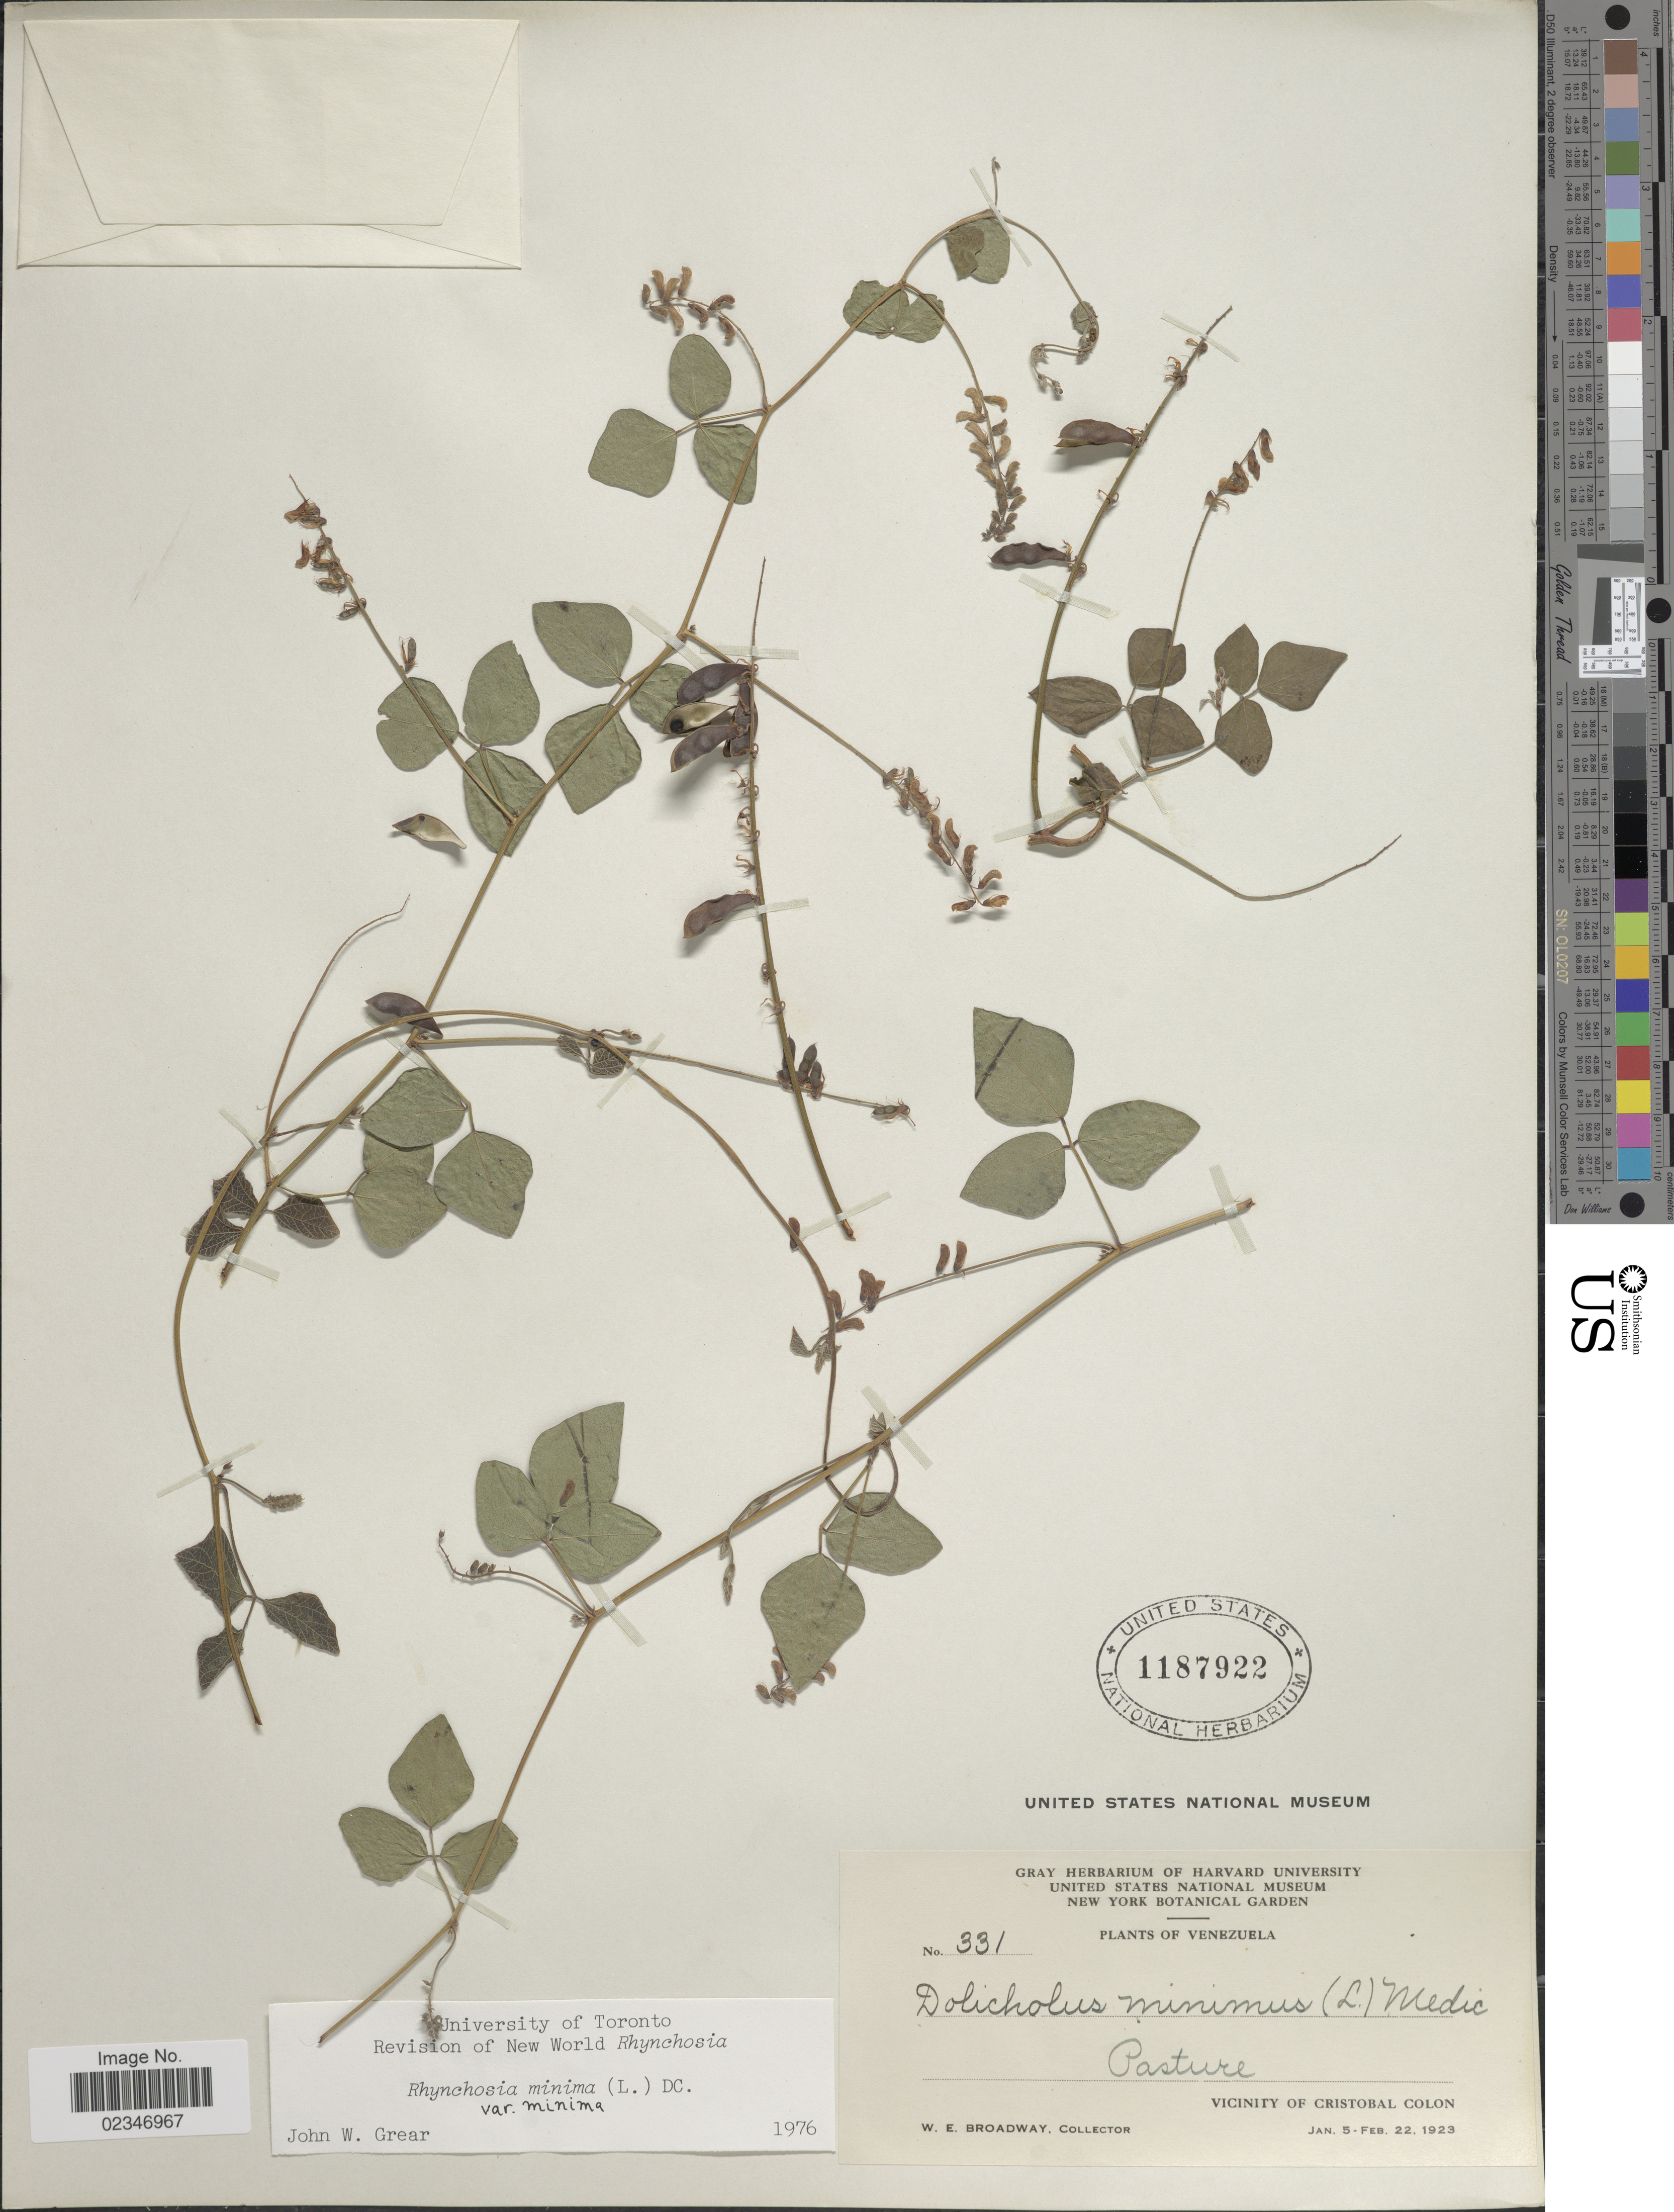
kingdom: Plantae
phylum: Tracheophyta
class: Magnoliopsida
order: Fabales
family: Fabaceae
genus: Rhynchosia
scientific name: Rhynchosia minima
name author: (L.) DC.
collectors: W. E. Broadway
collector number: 331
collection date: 1923-01-05/1923-02-22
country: Venezuela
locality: Vicinity of Cristobal Colon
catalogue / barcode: US 1187922